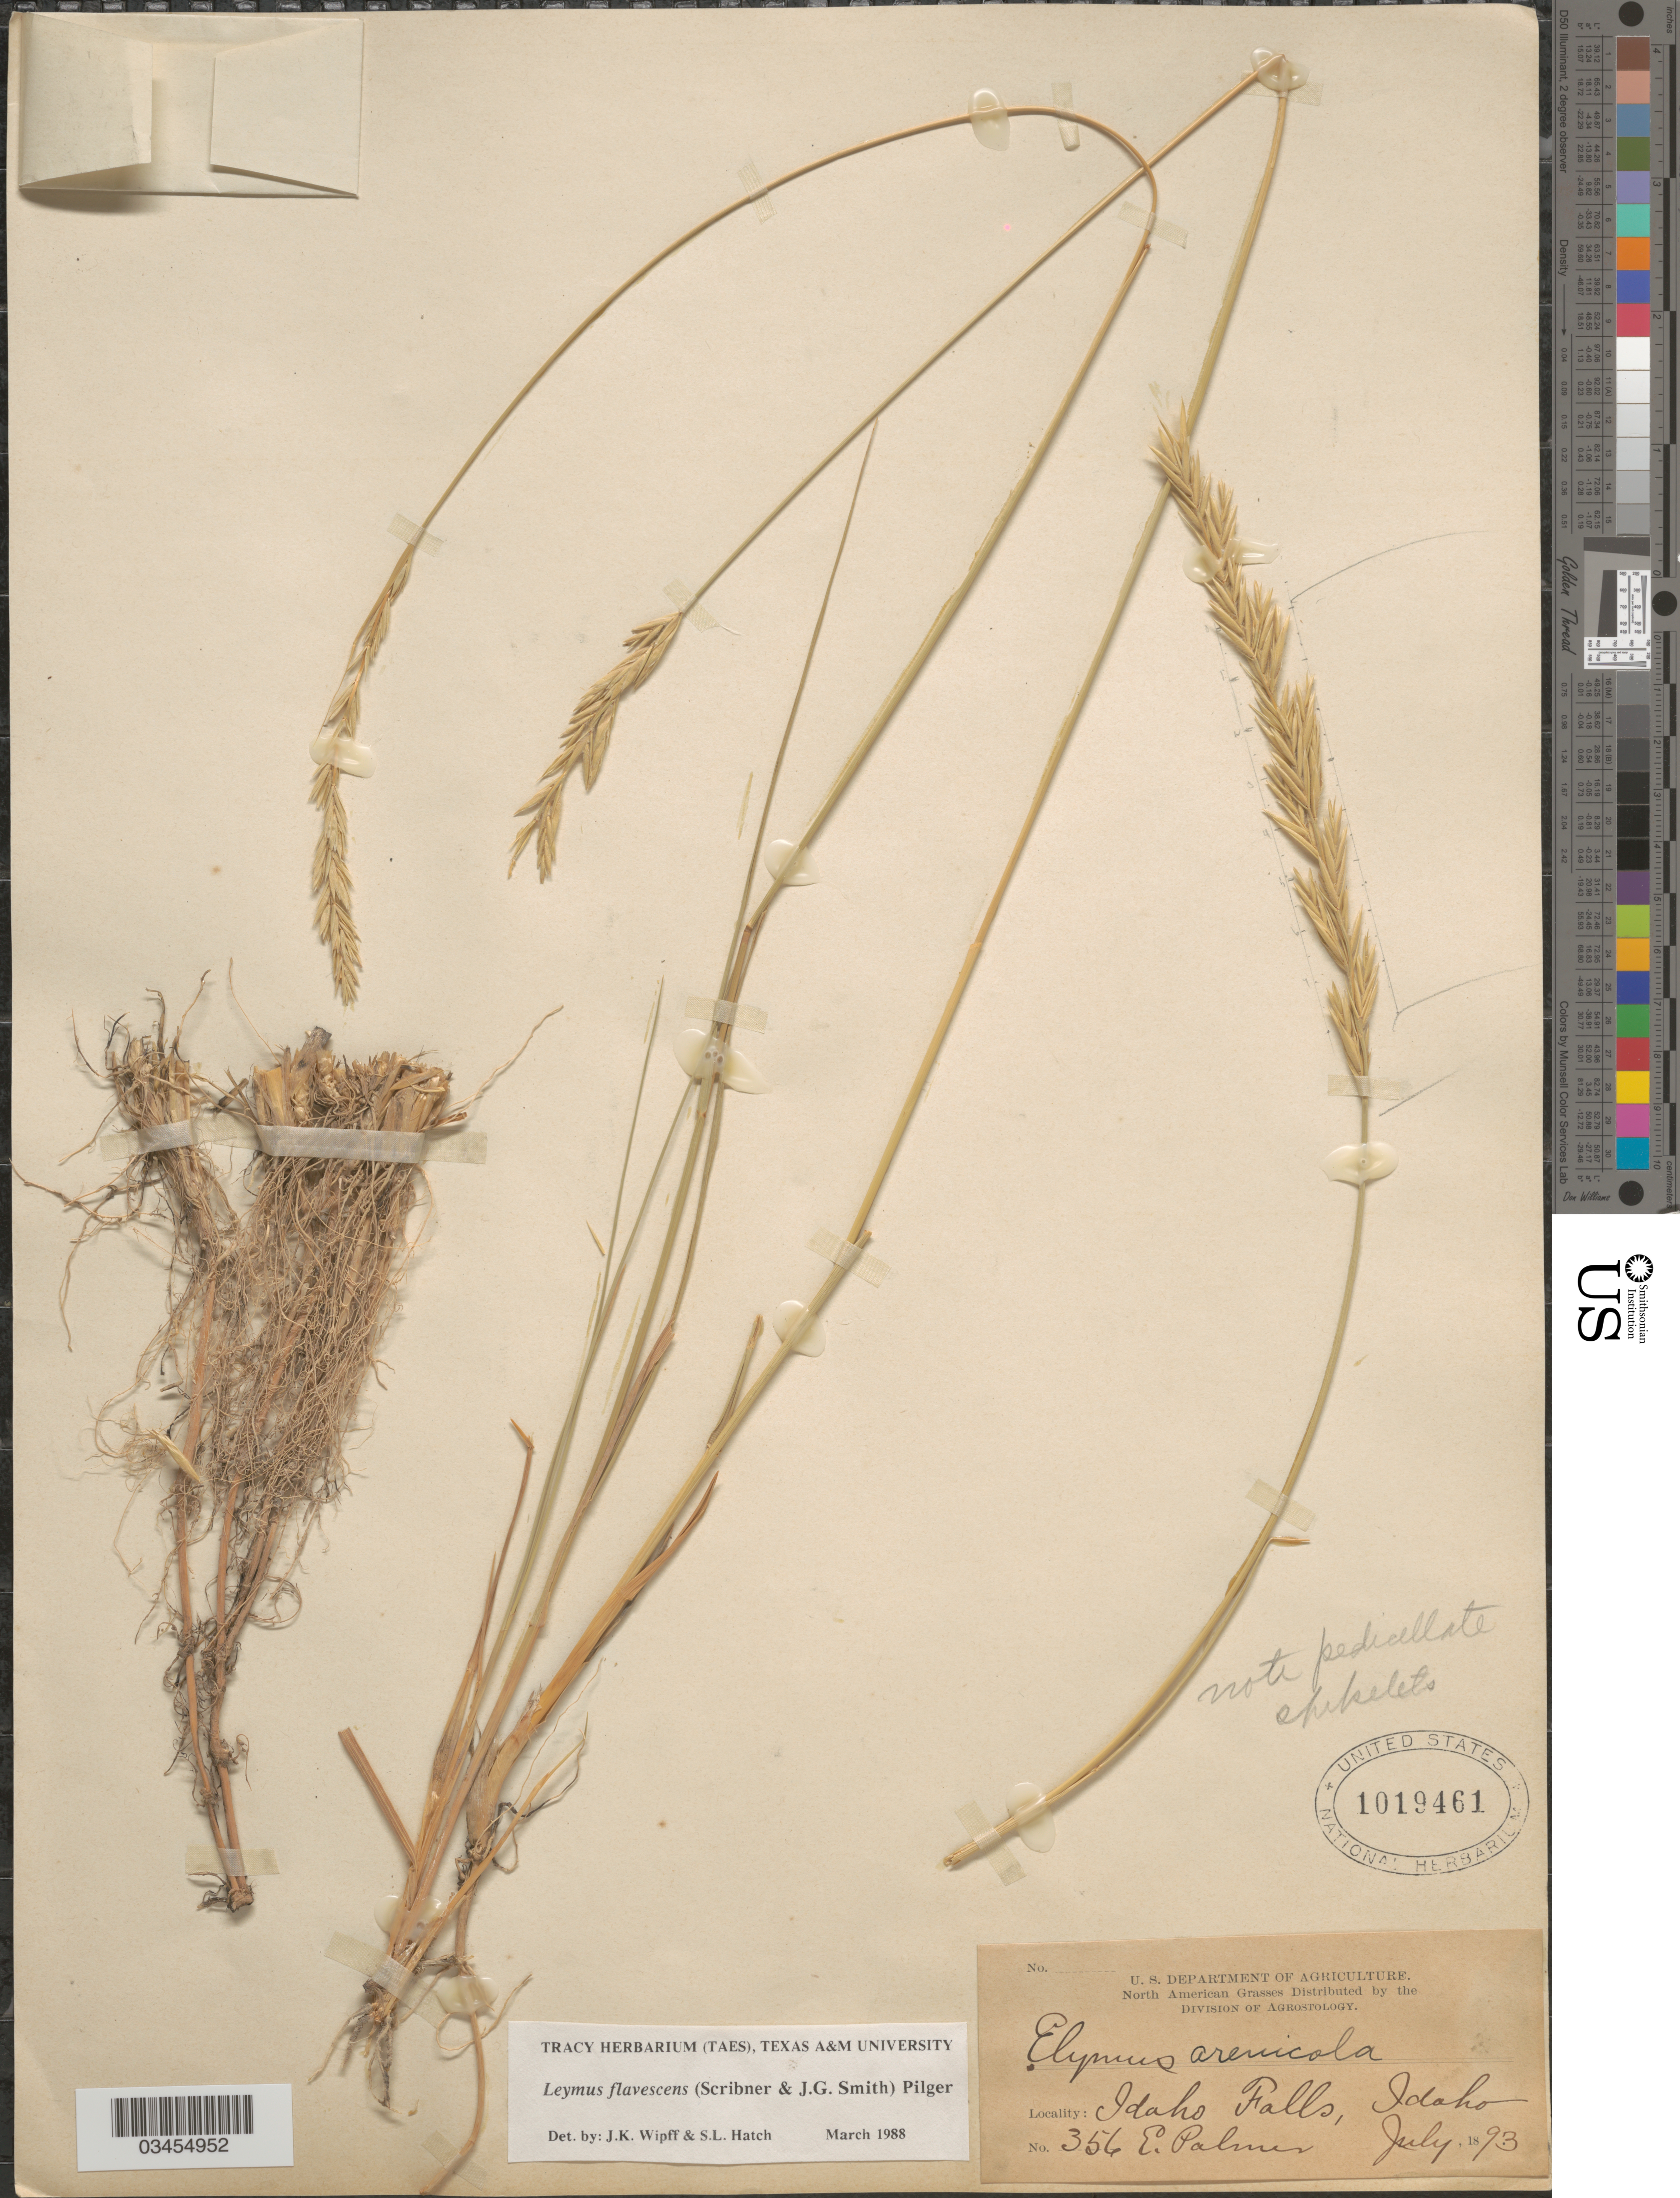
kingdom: Plantae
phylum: Tracheophyta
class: Liliopsida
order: Poales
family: Poaceae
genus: Leymus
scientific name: Leymus flavescens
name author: (Scribn. & J.G. Sm.) Pilg.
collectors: E. Palmer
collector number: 356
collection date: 1893-07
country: United States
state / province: Idaho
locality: Idaho Falls.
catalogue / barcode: US 1019461